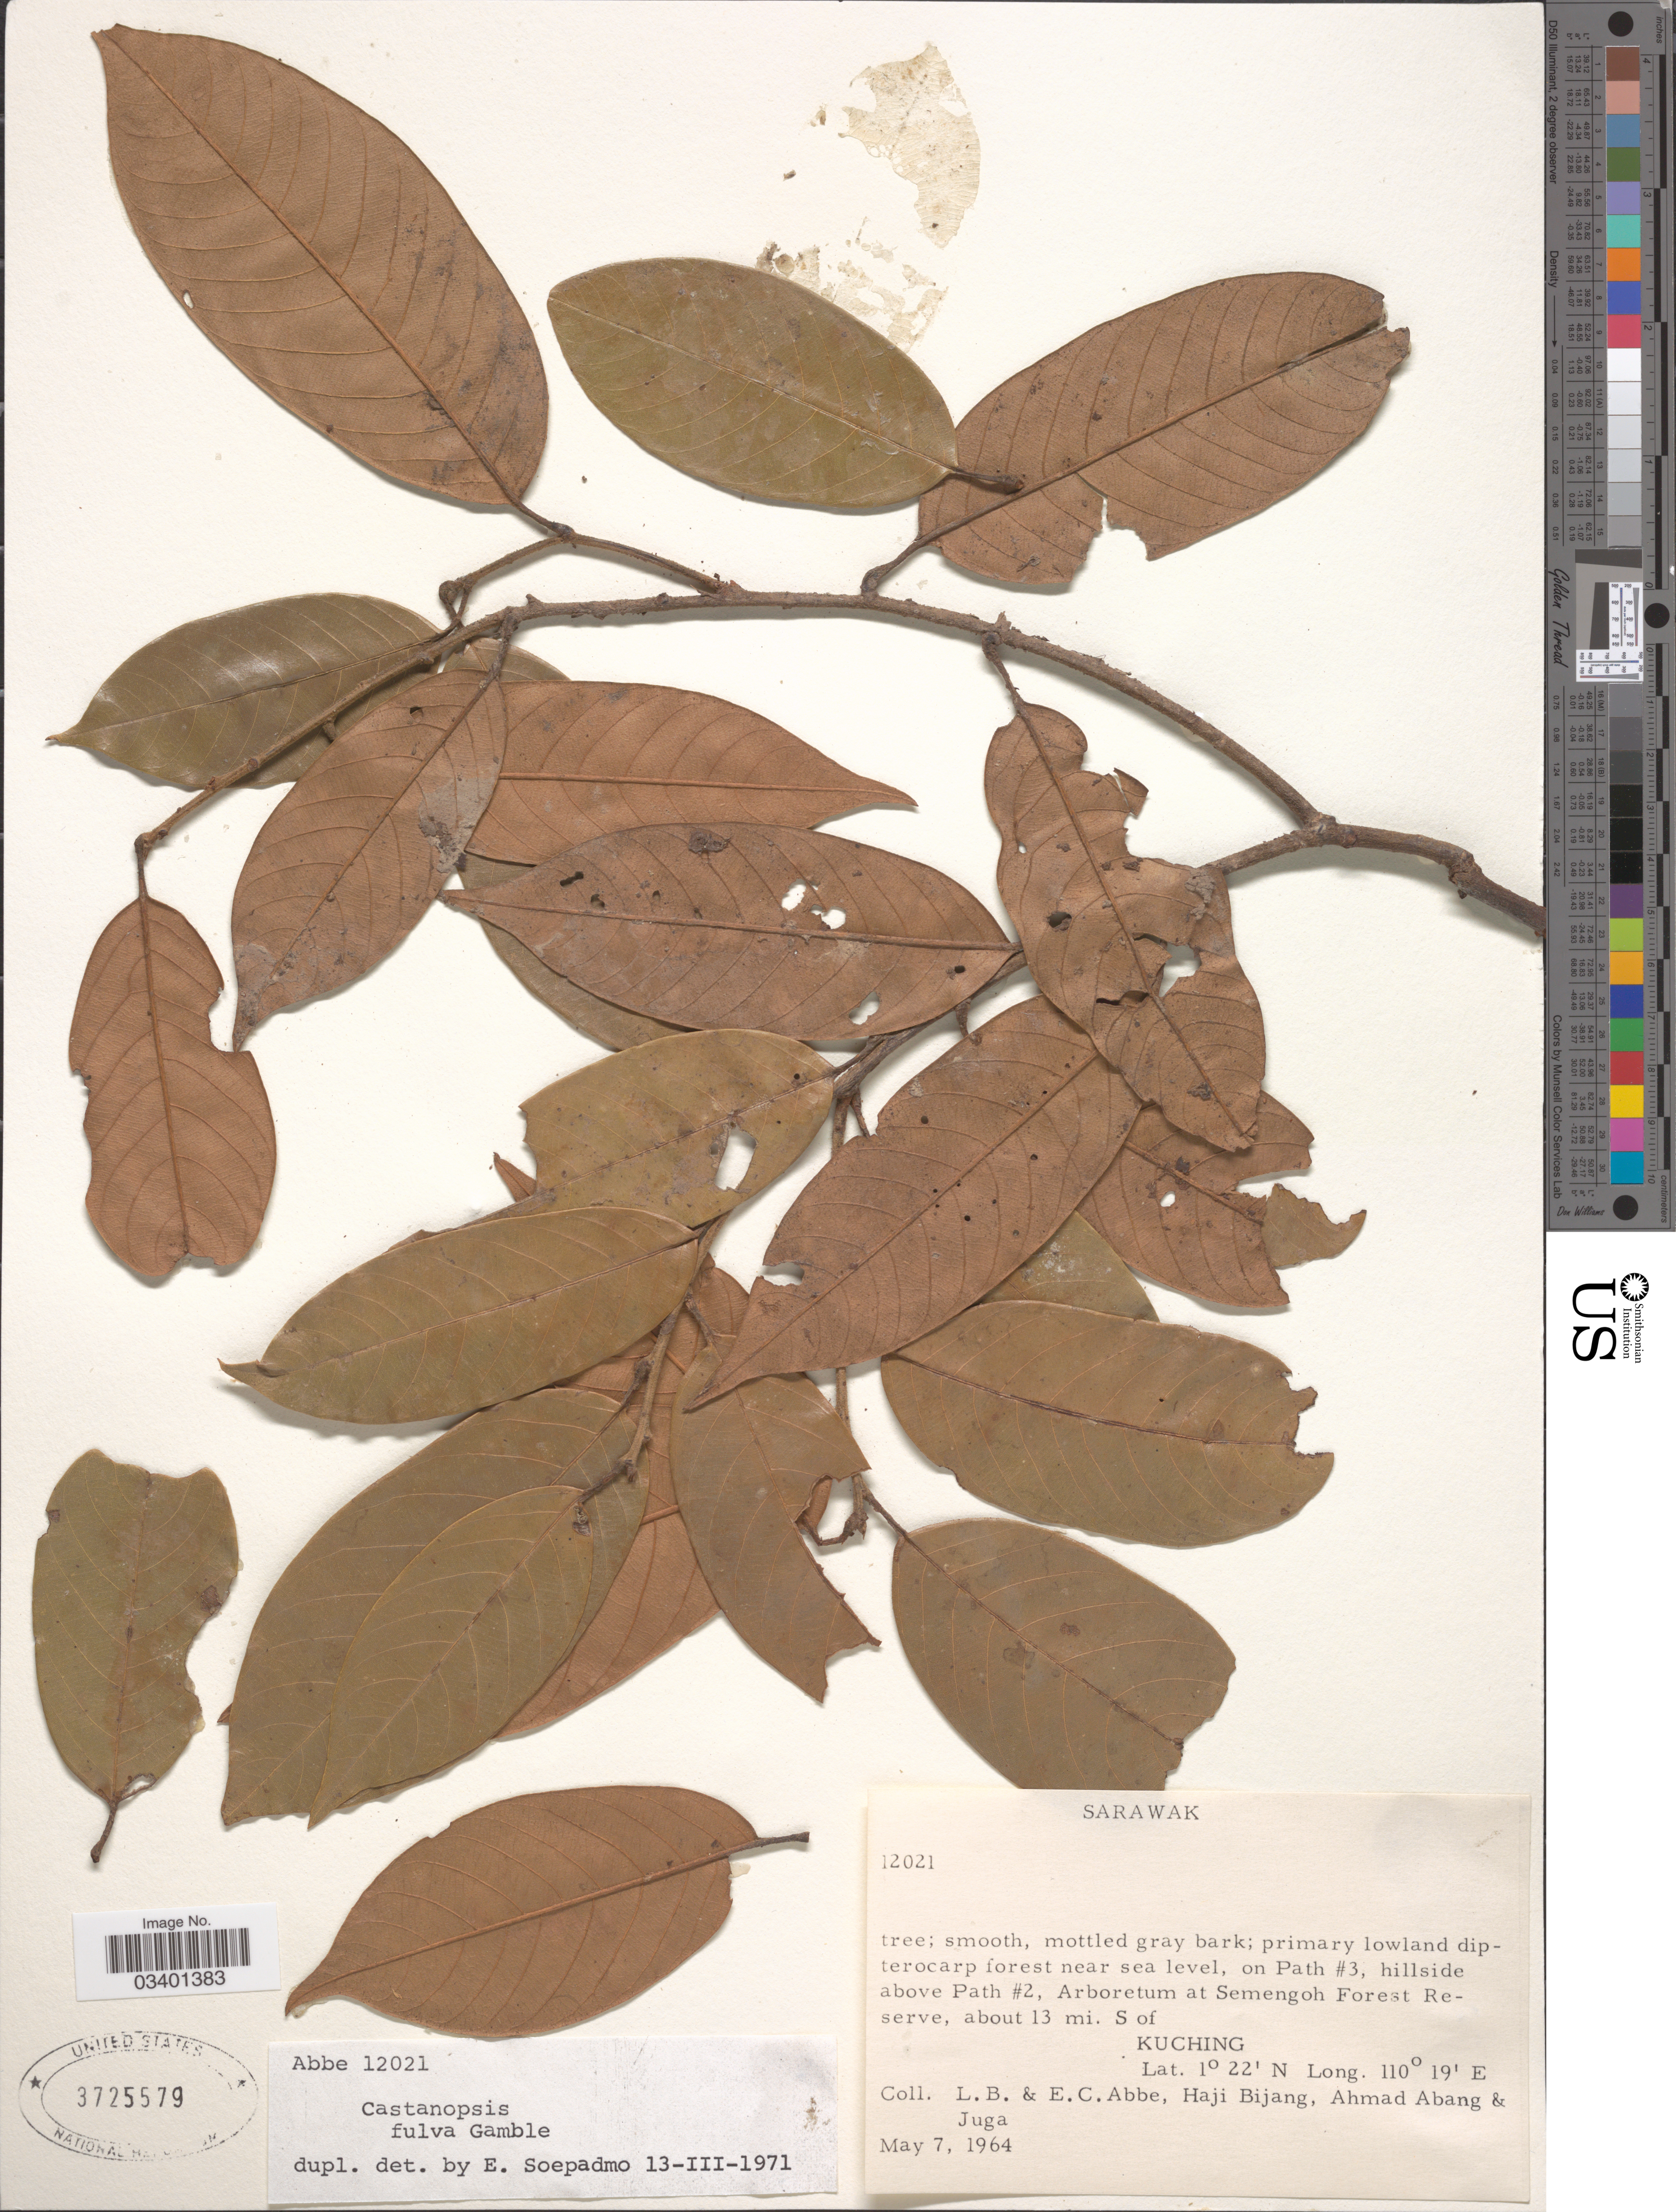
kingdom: Plantae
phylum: Tracheophyta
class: Magnoliopsida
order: Fagales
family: Fagaceae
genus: Castanopsis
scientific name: Castanopsis fulva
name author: Gamble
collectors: L. B. Abbe, E. C. Abbe, H. Bijang, A. Abang & Juga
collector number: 12021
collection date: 1964-05-07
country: Malaysia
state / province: Sarawak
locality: On Path #3, hillside above Path #2, Arboretum at Semengoh Forest Reserve, about 13 mi. S. of Kuching.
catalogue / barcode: US 3725579